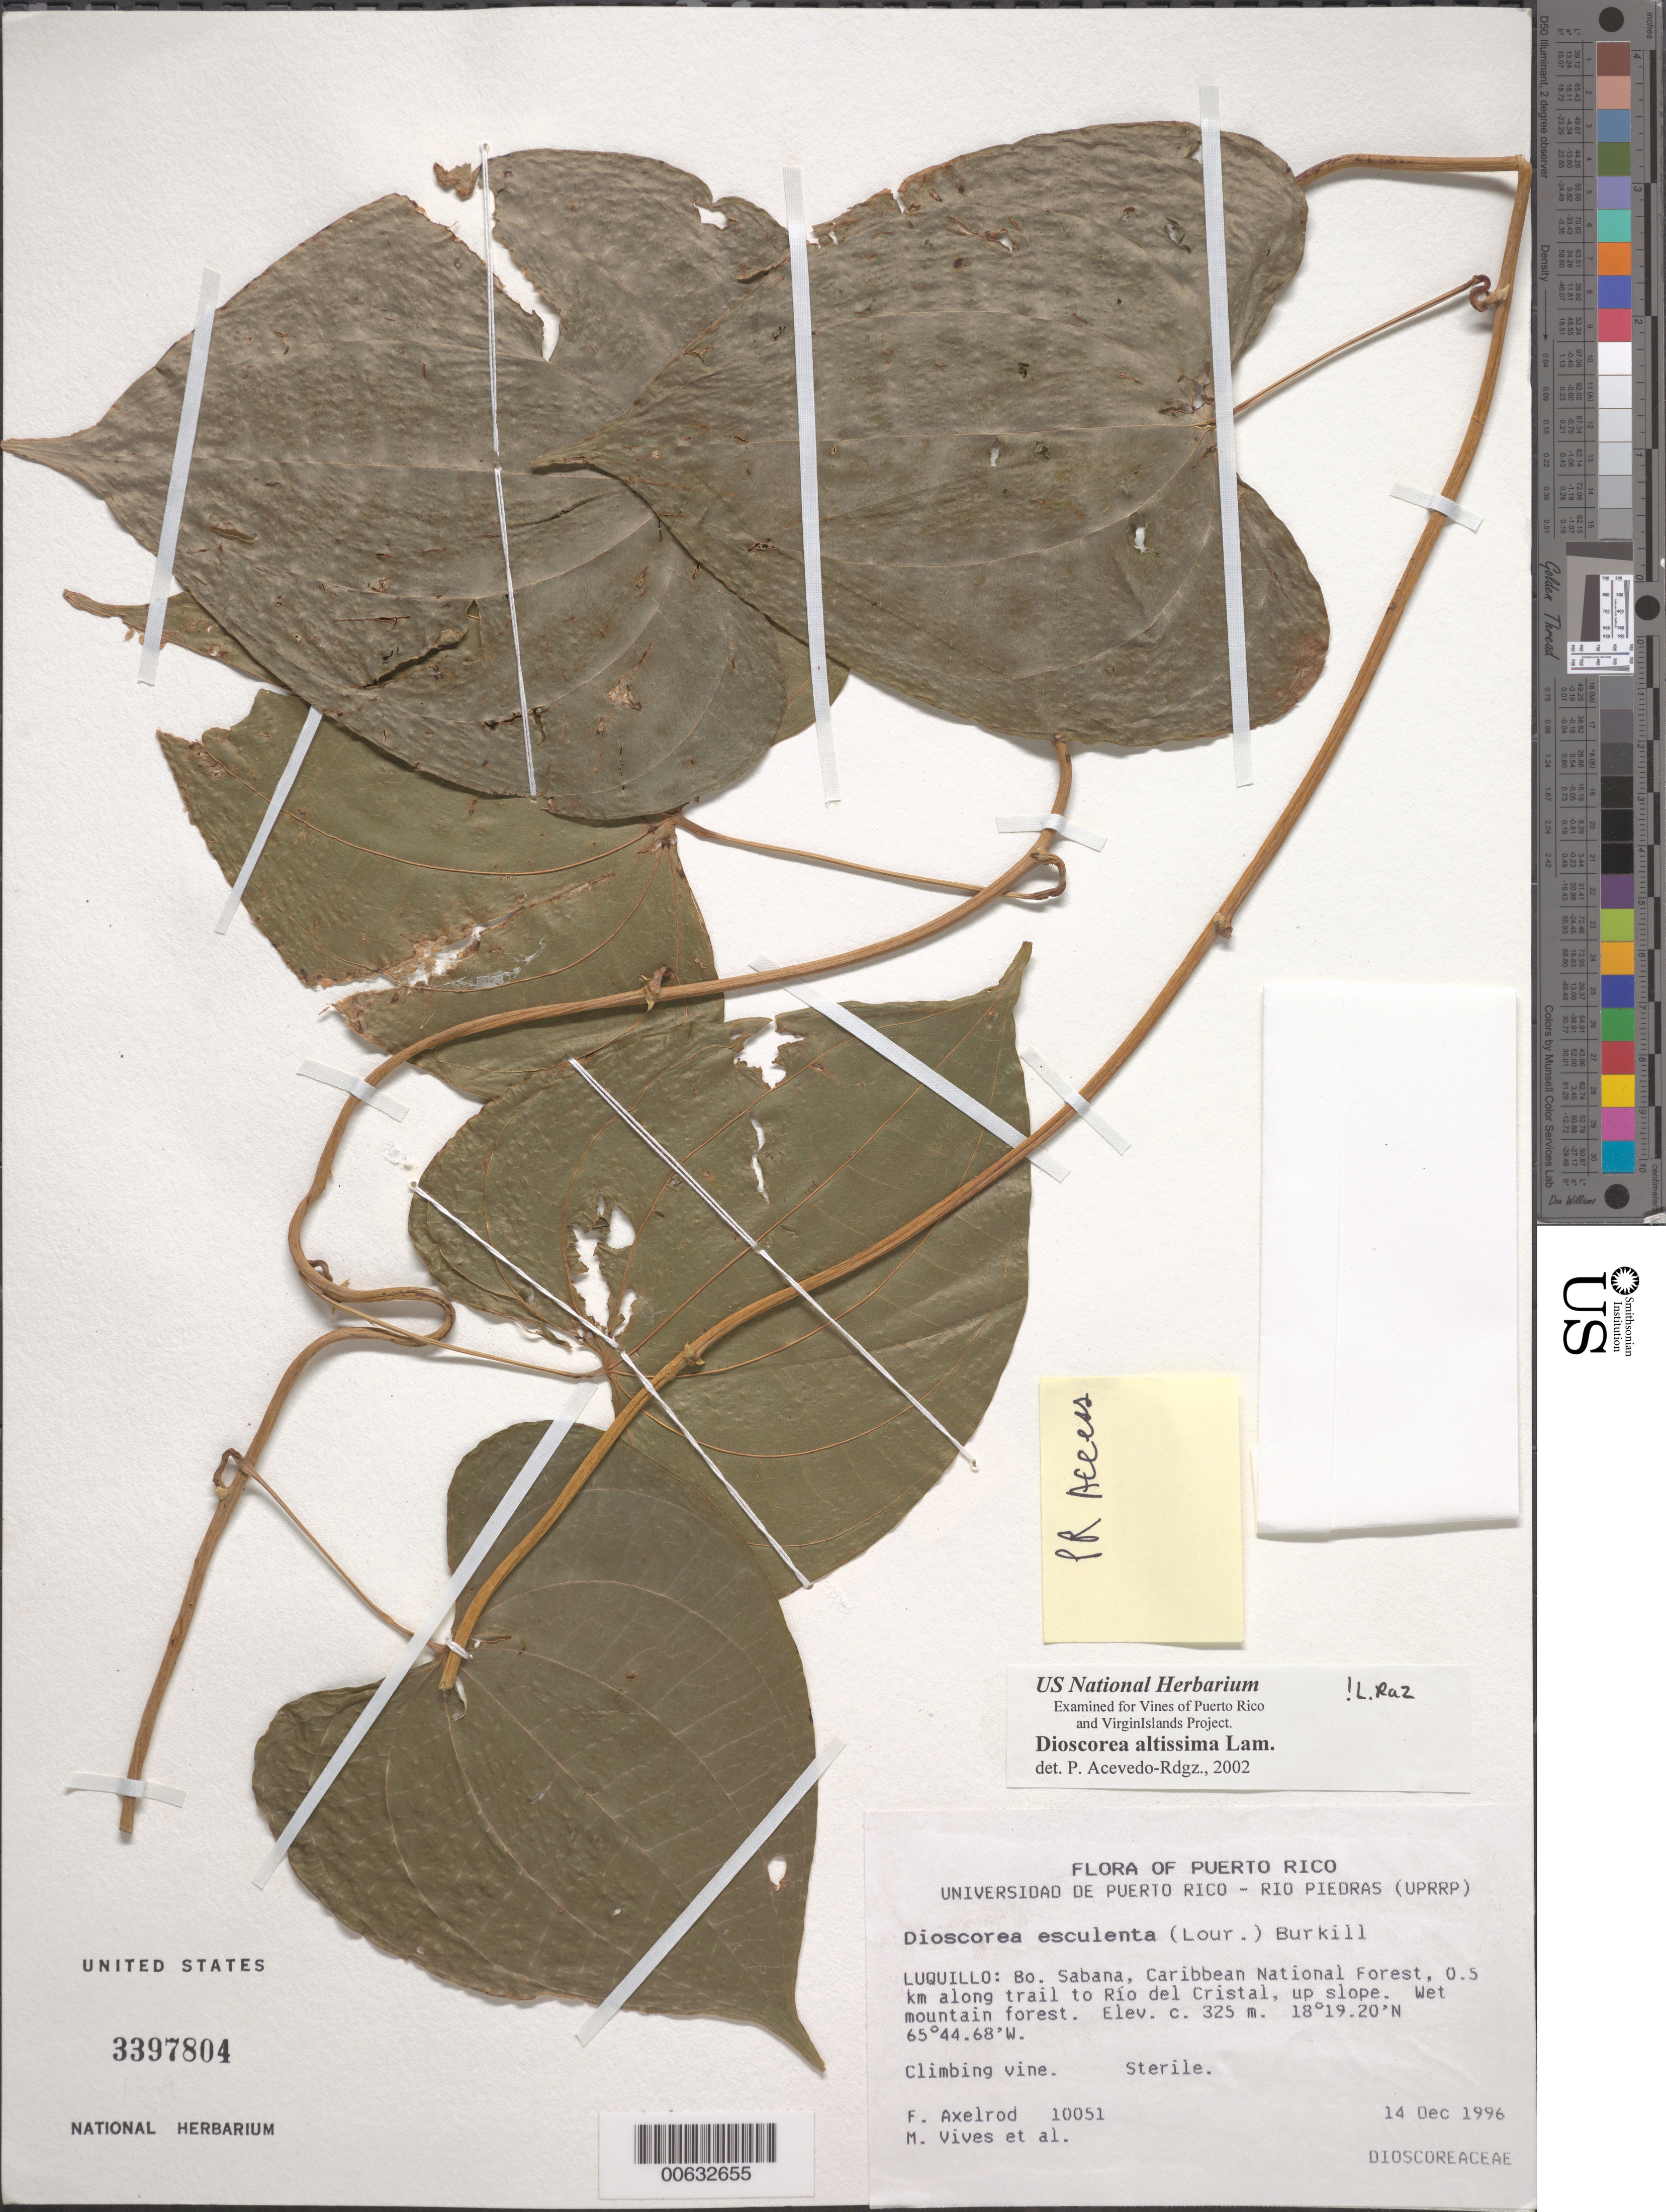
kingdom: Plantae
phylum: Tracheophyta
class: Liliopsida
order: Dioscoreales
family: Dioscoreaceae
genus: Dioscorea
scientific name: Dioscorea altissima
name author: Lam.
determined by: Acevedo-Rodríguez, P., (BOT), Smithsonian Institution - National Museum of Natural History (UNITED STATES)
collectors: F. S. Axelrod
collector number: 10051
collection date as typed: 14 Dec 1996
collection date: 1996-12-14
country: Puerto Rico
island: Greater Antilles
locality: Luquillo: Bo. Sabana, Caribbean National Forest, 0.5 km along trail to Río del Cristal, up slope.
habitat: Wet mountain forest.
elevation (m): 325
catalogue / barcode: US 3397804